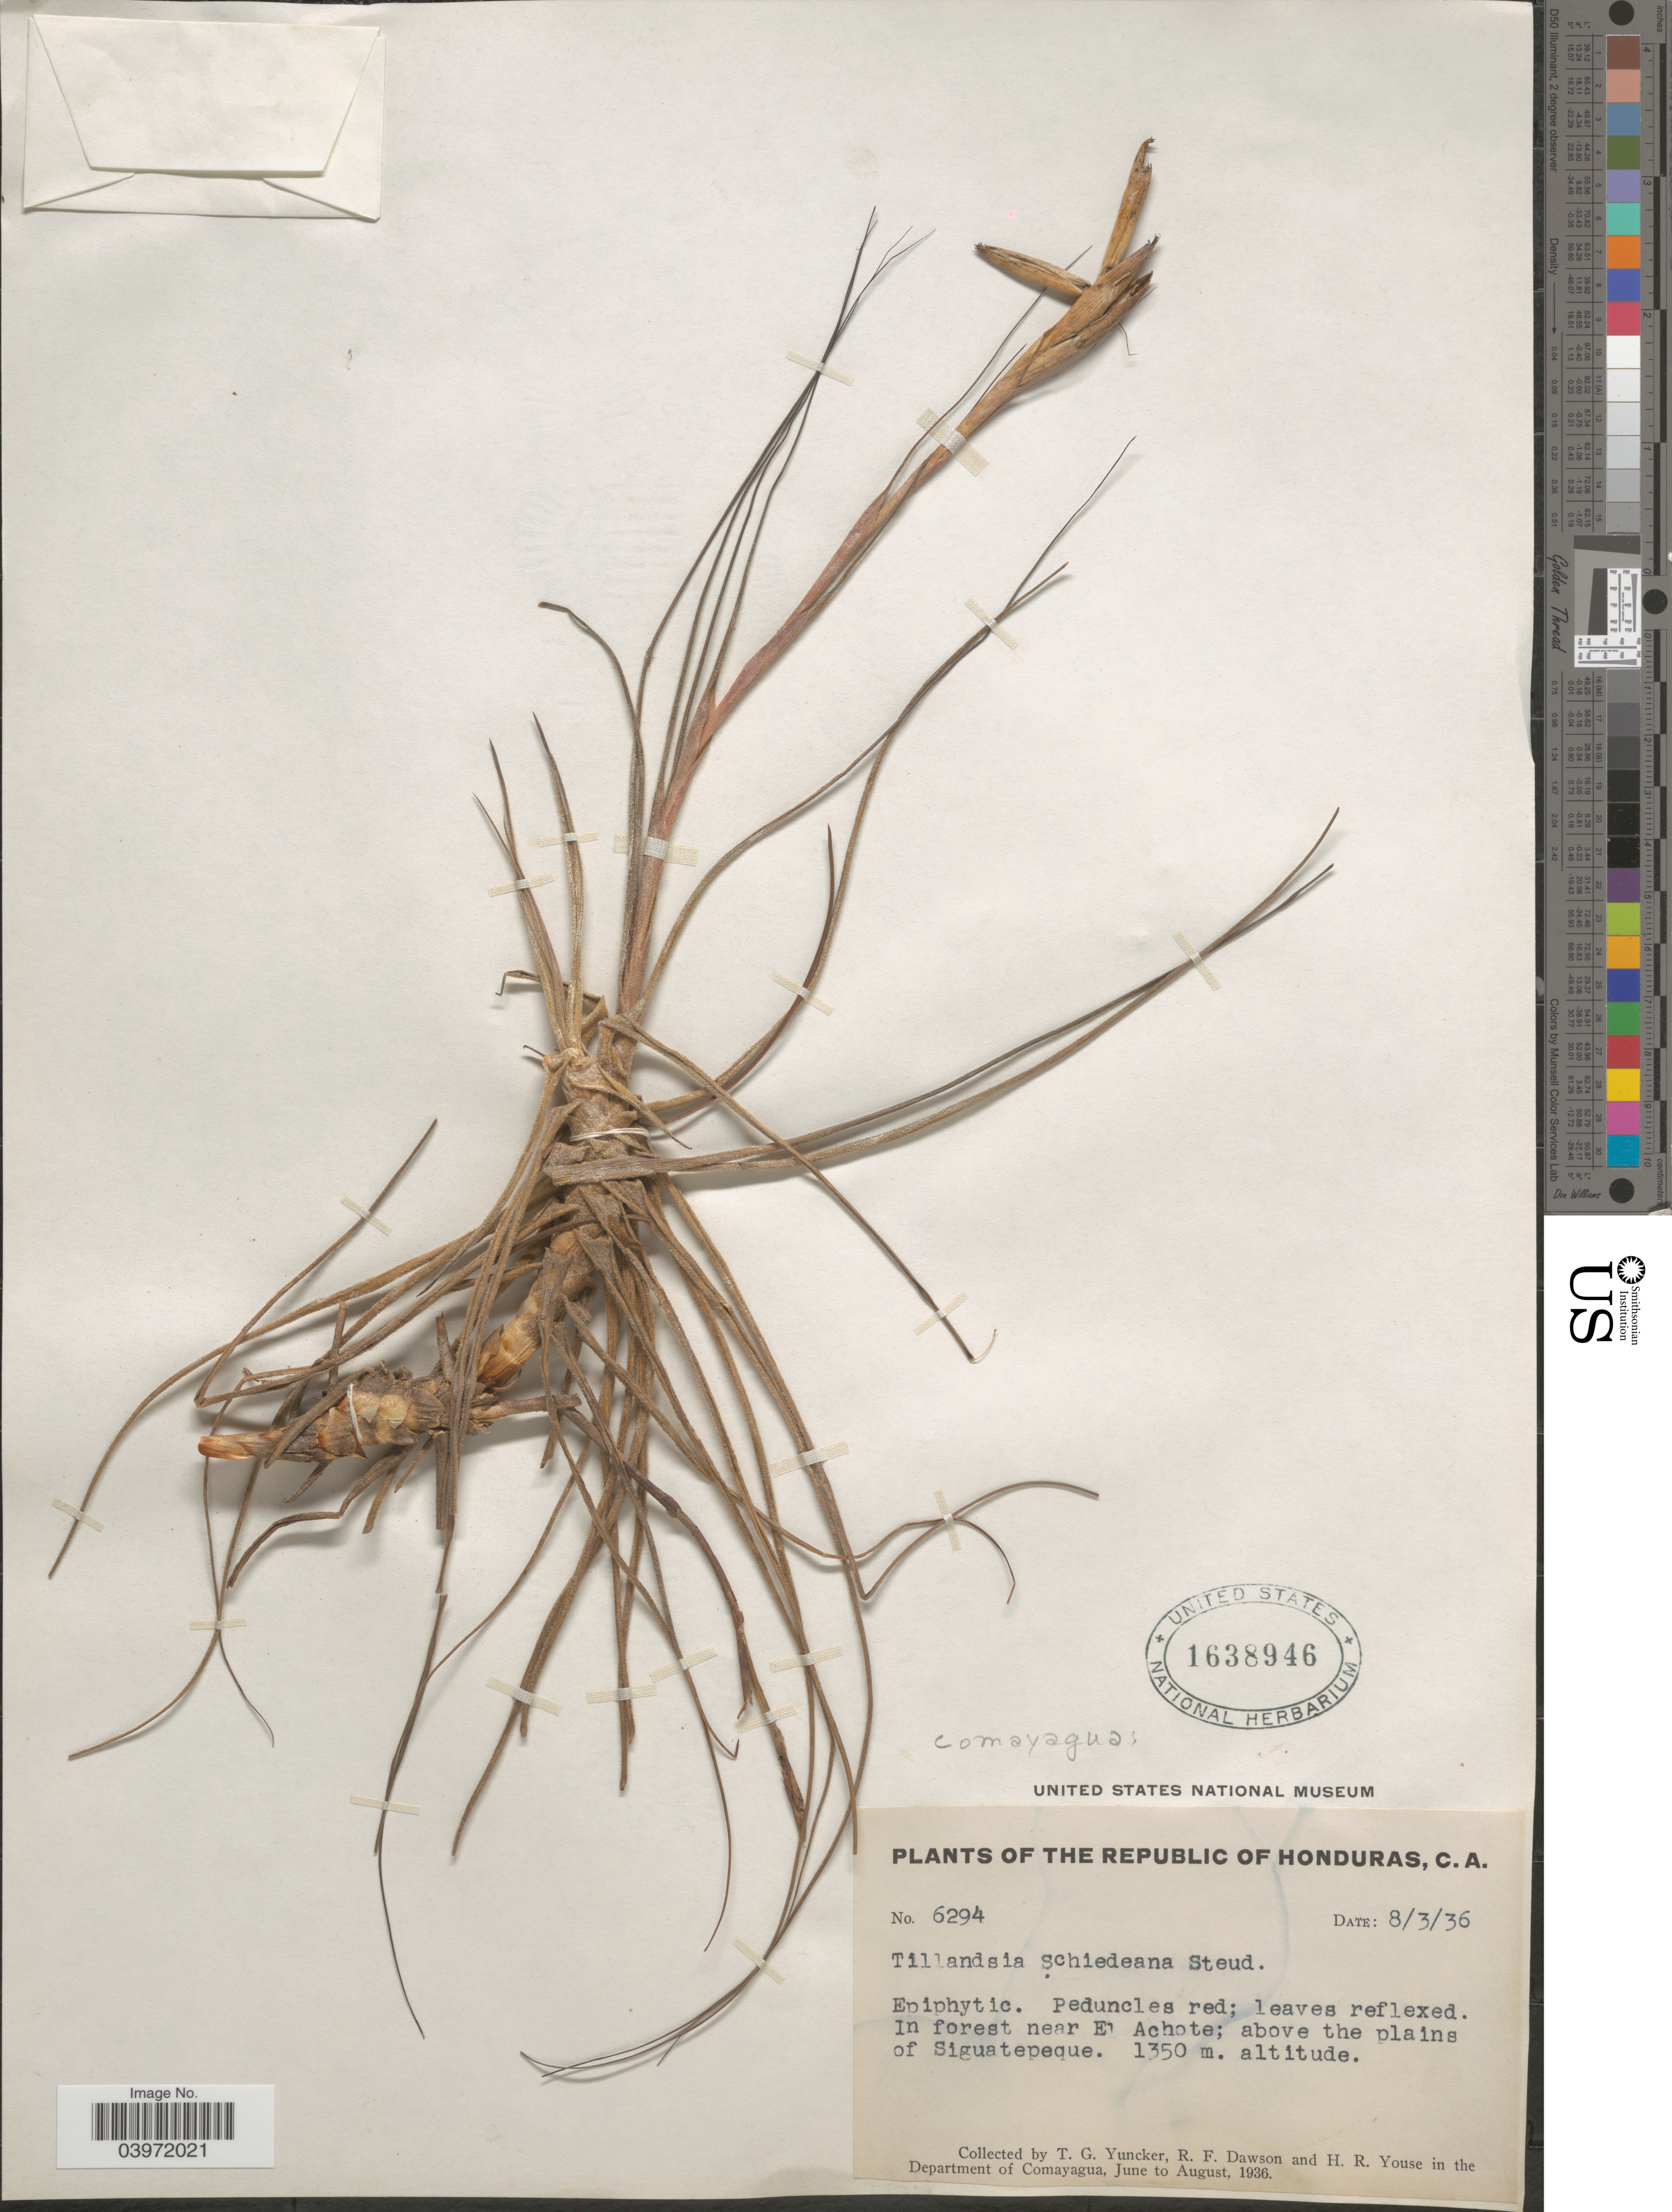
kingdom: Plantae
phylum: Tracheophyta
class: Liliopsida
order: Poales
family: Bromeliaceae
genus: Tillandsia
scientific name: Tillandsia schiedeana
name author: Steud.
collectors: T. G. Yuncker, R. F. Dawson & H. Youse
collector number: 6294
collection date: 1936-03-08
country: Honduras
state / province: Comayagua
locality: The Republic of Honduras. In forest near El Achote; above the plains of Siguatepeque. In the department of Comayagua.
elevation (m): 1350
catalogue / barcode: US 1638946